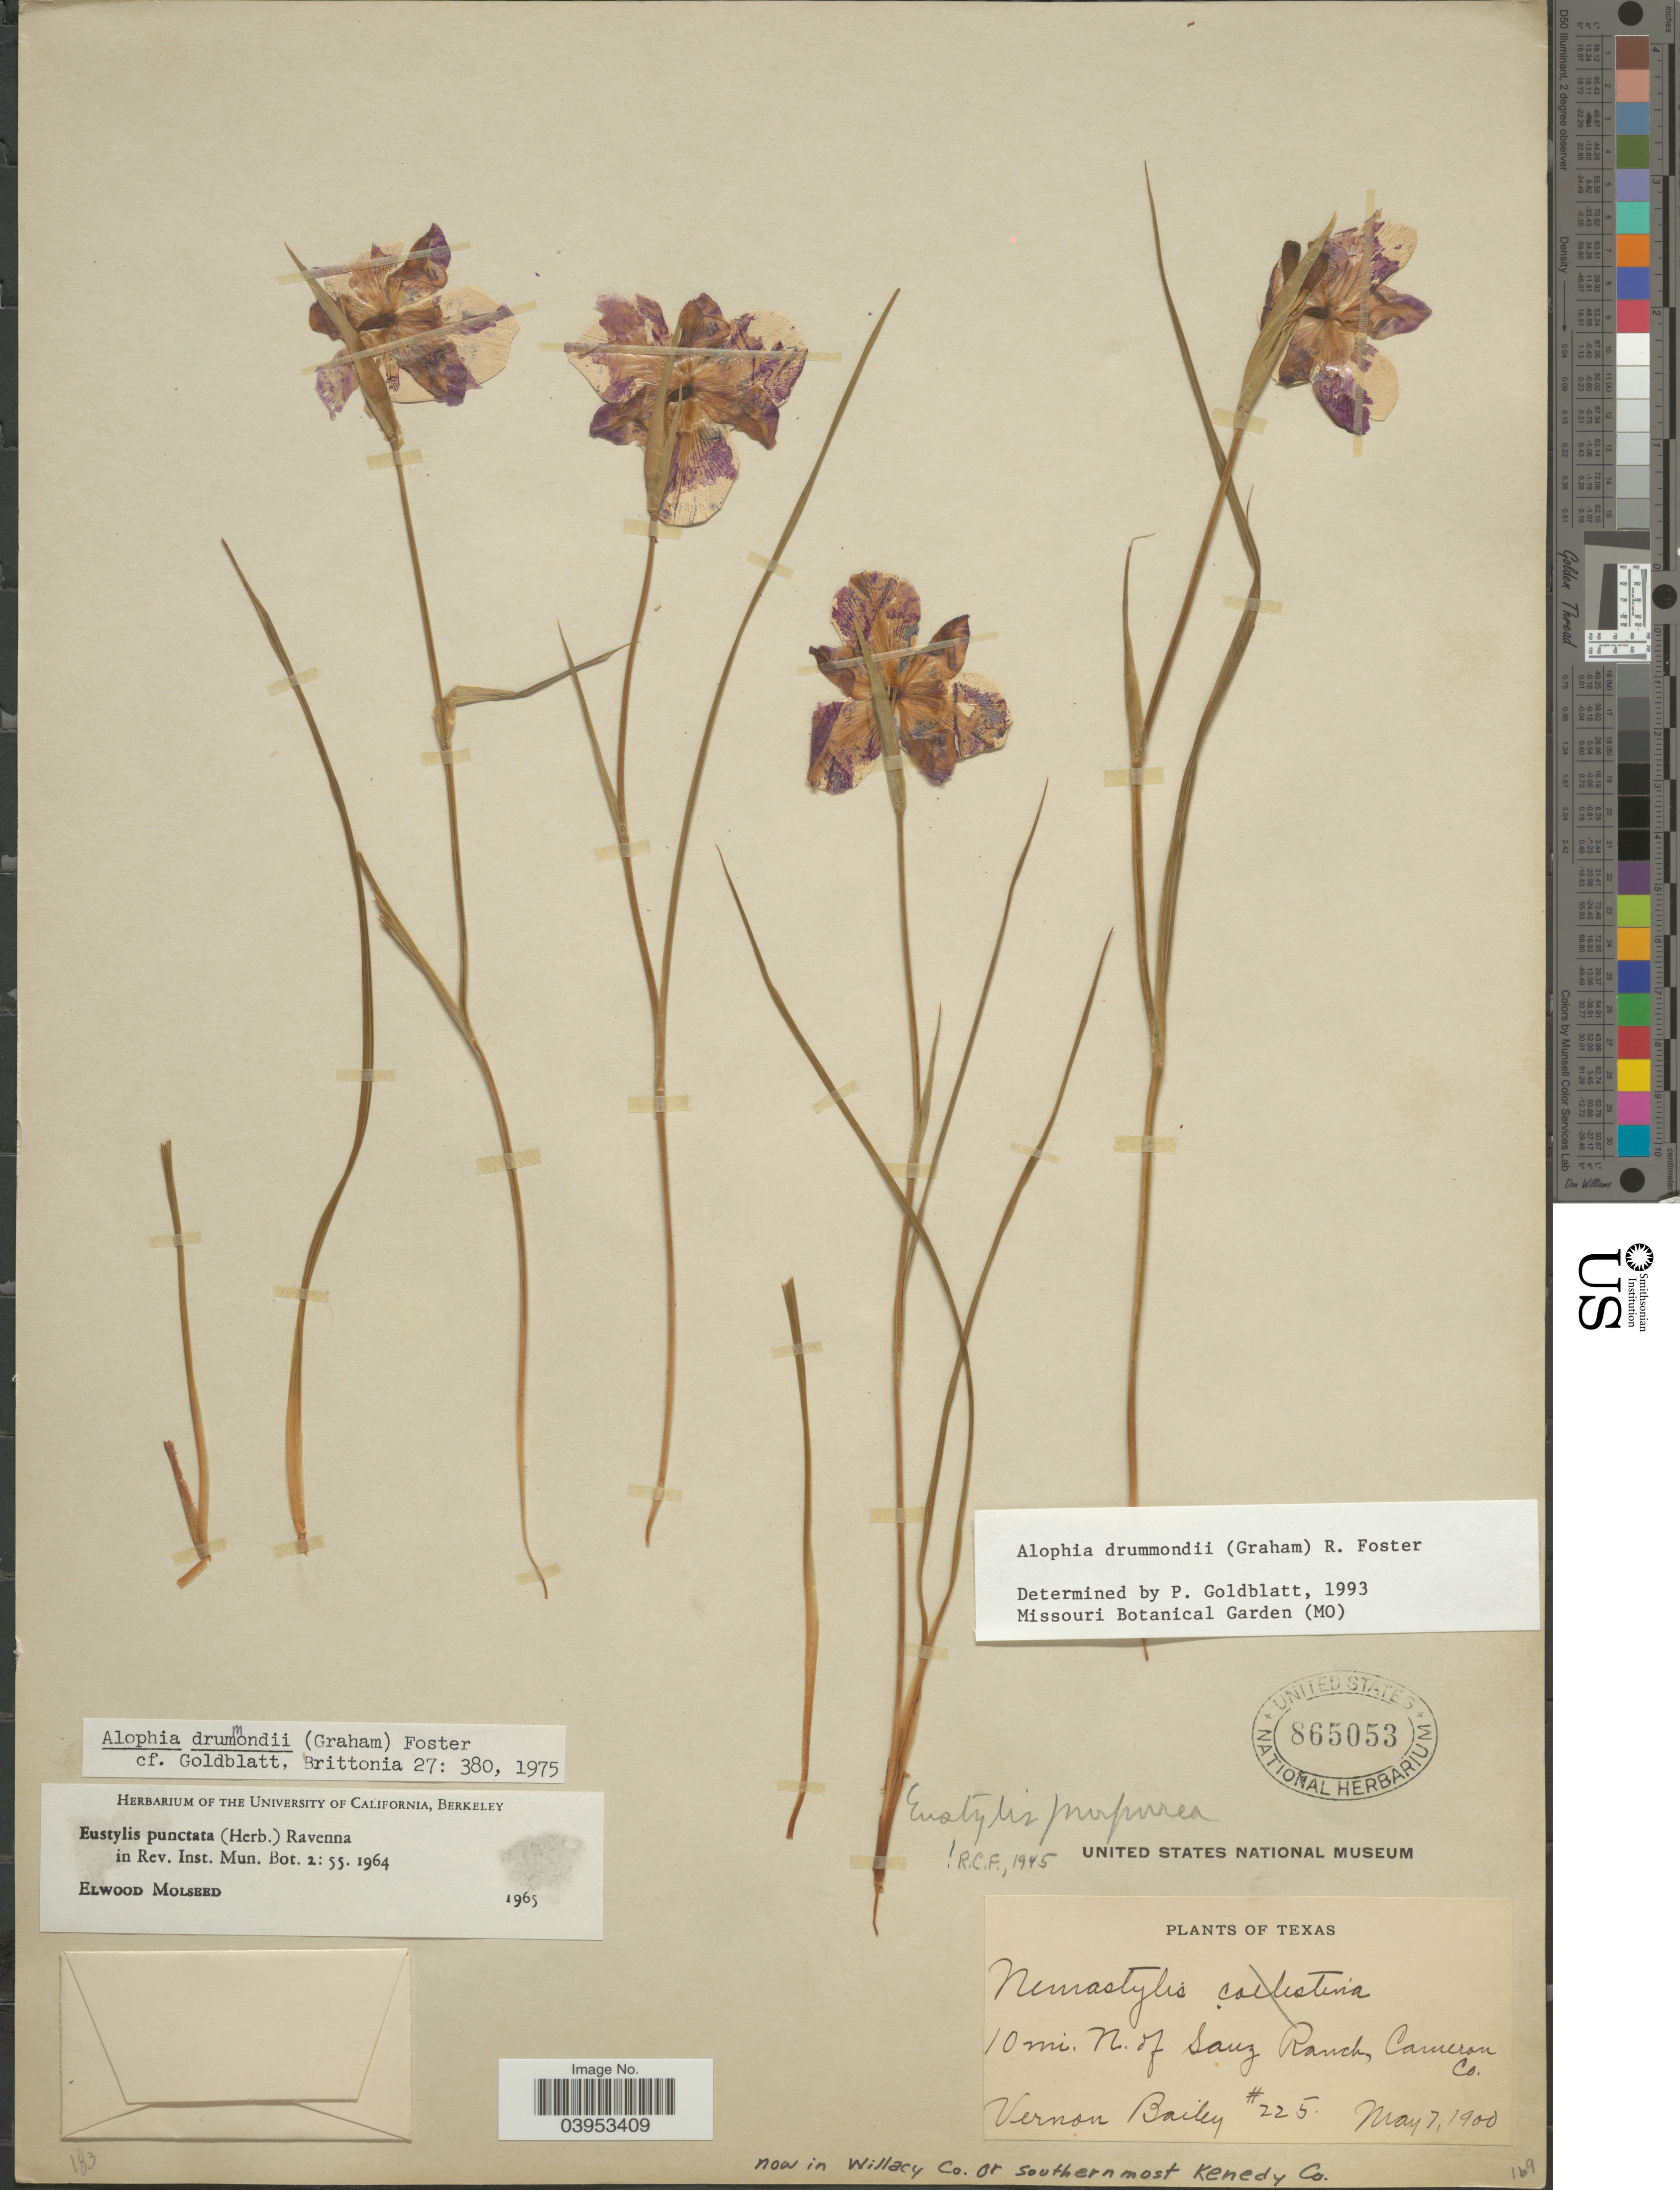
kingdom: Plantae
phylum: Tracheophyta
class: Liliopsida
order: Asparagales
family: Iridaceae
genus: Alophia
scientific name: Alophia drummondii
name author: (Graham) R.C. Foster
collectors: V. O. Bailey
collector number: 225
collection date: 1900-05-07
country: United States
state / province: Texas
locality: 10 mi. N. of Sauz Ranch, Cameron Co. Now in Willacy Co. or southern most Kenedy Co.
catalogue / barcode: US 865053